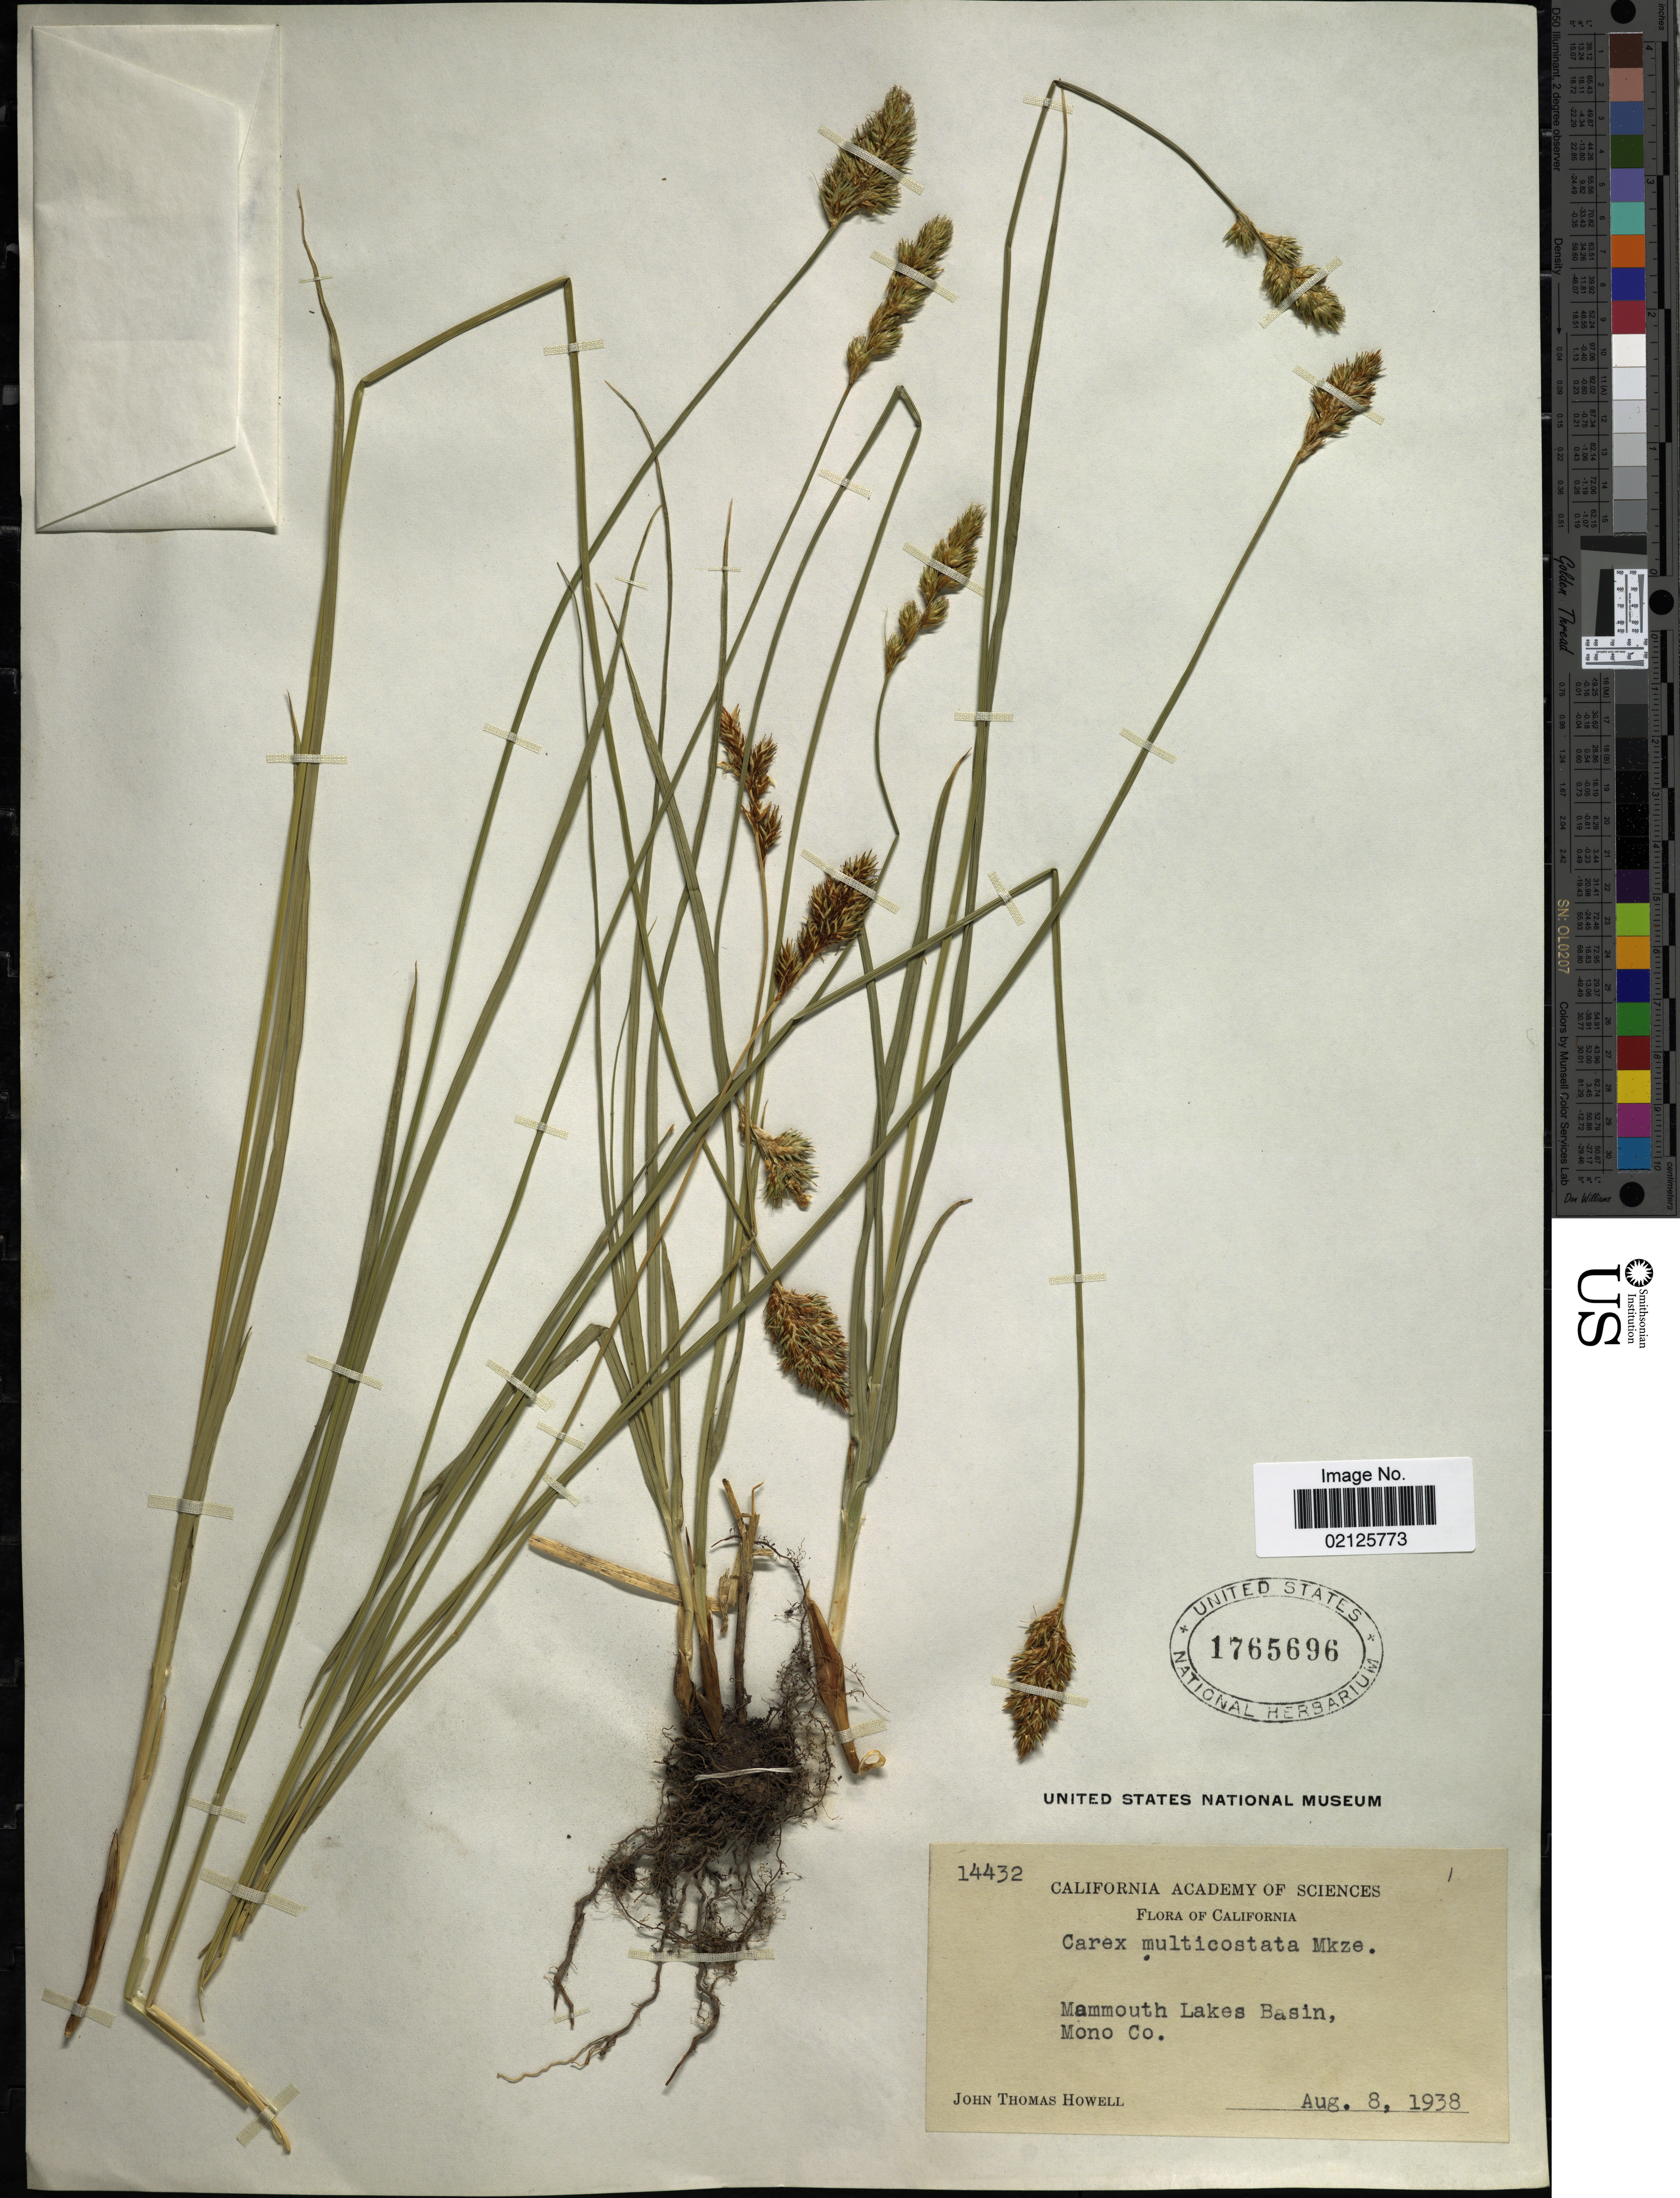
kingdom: Plantae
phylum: Tracheophyta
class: Liliopsida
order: Poales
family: Cyperaceae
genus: Carex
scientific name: Carex multicostata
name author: Mack.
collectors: J. T. Howell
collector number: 14432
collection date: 1938-08-08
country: United States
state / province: California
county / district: Mono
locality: Mammouth Lakes Basin, Mono Co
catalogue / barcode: US 1765696